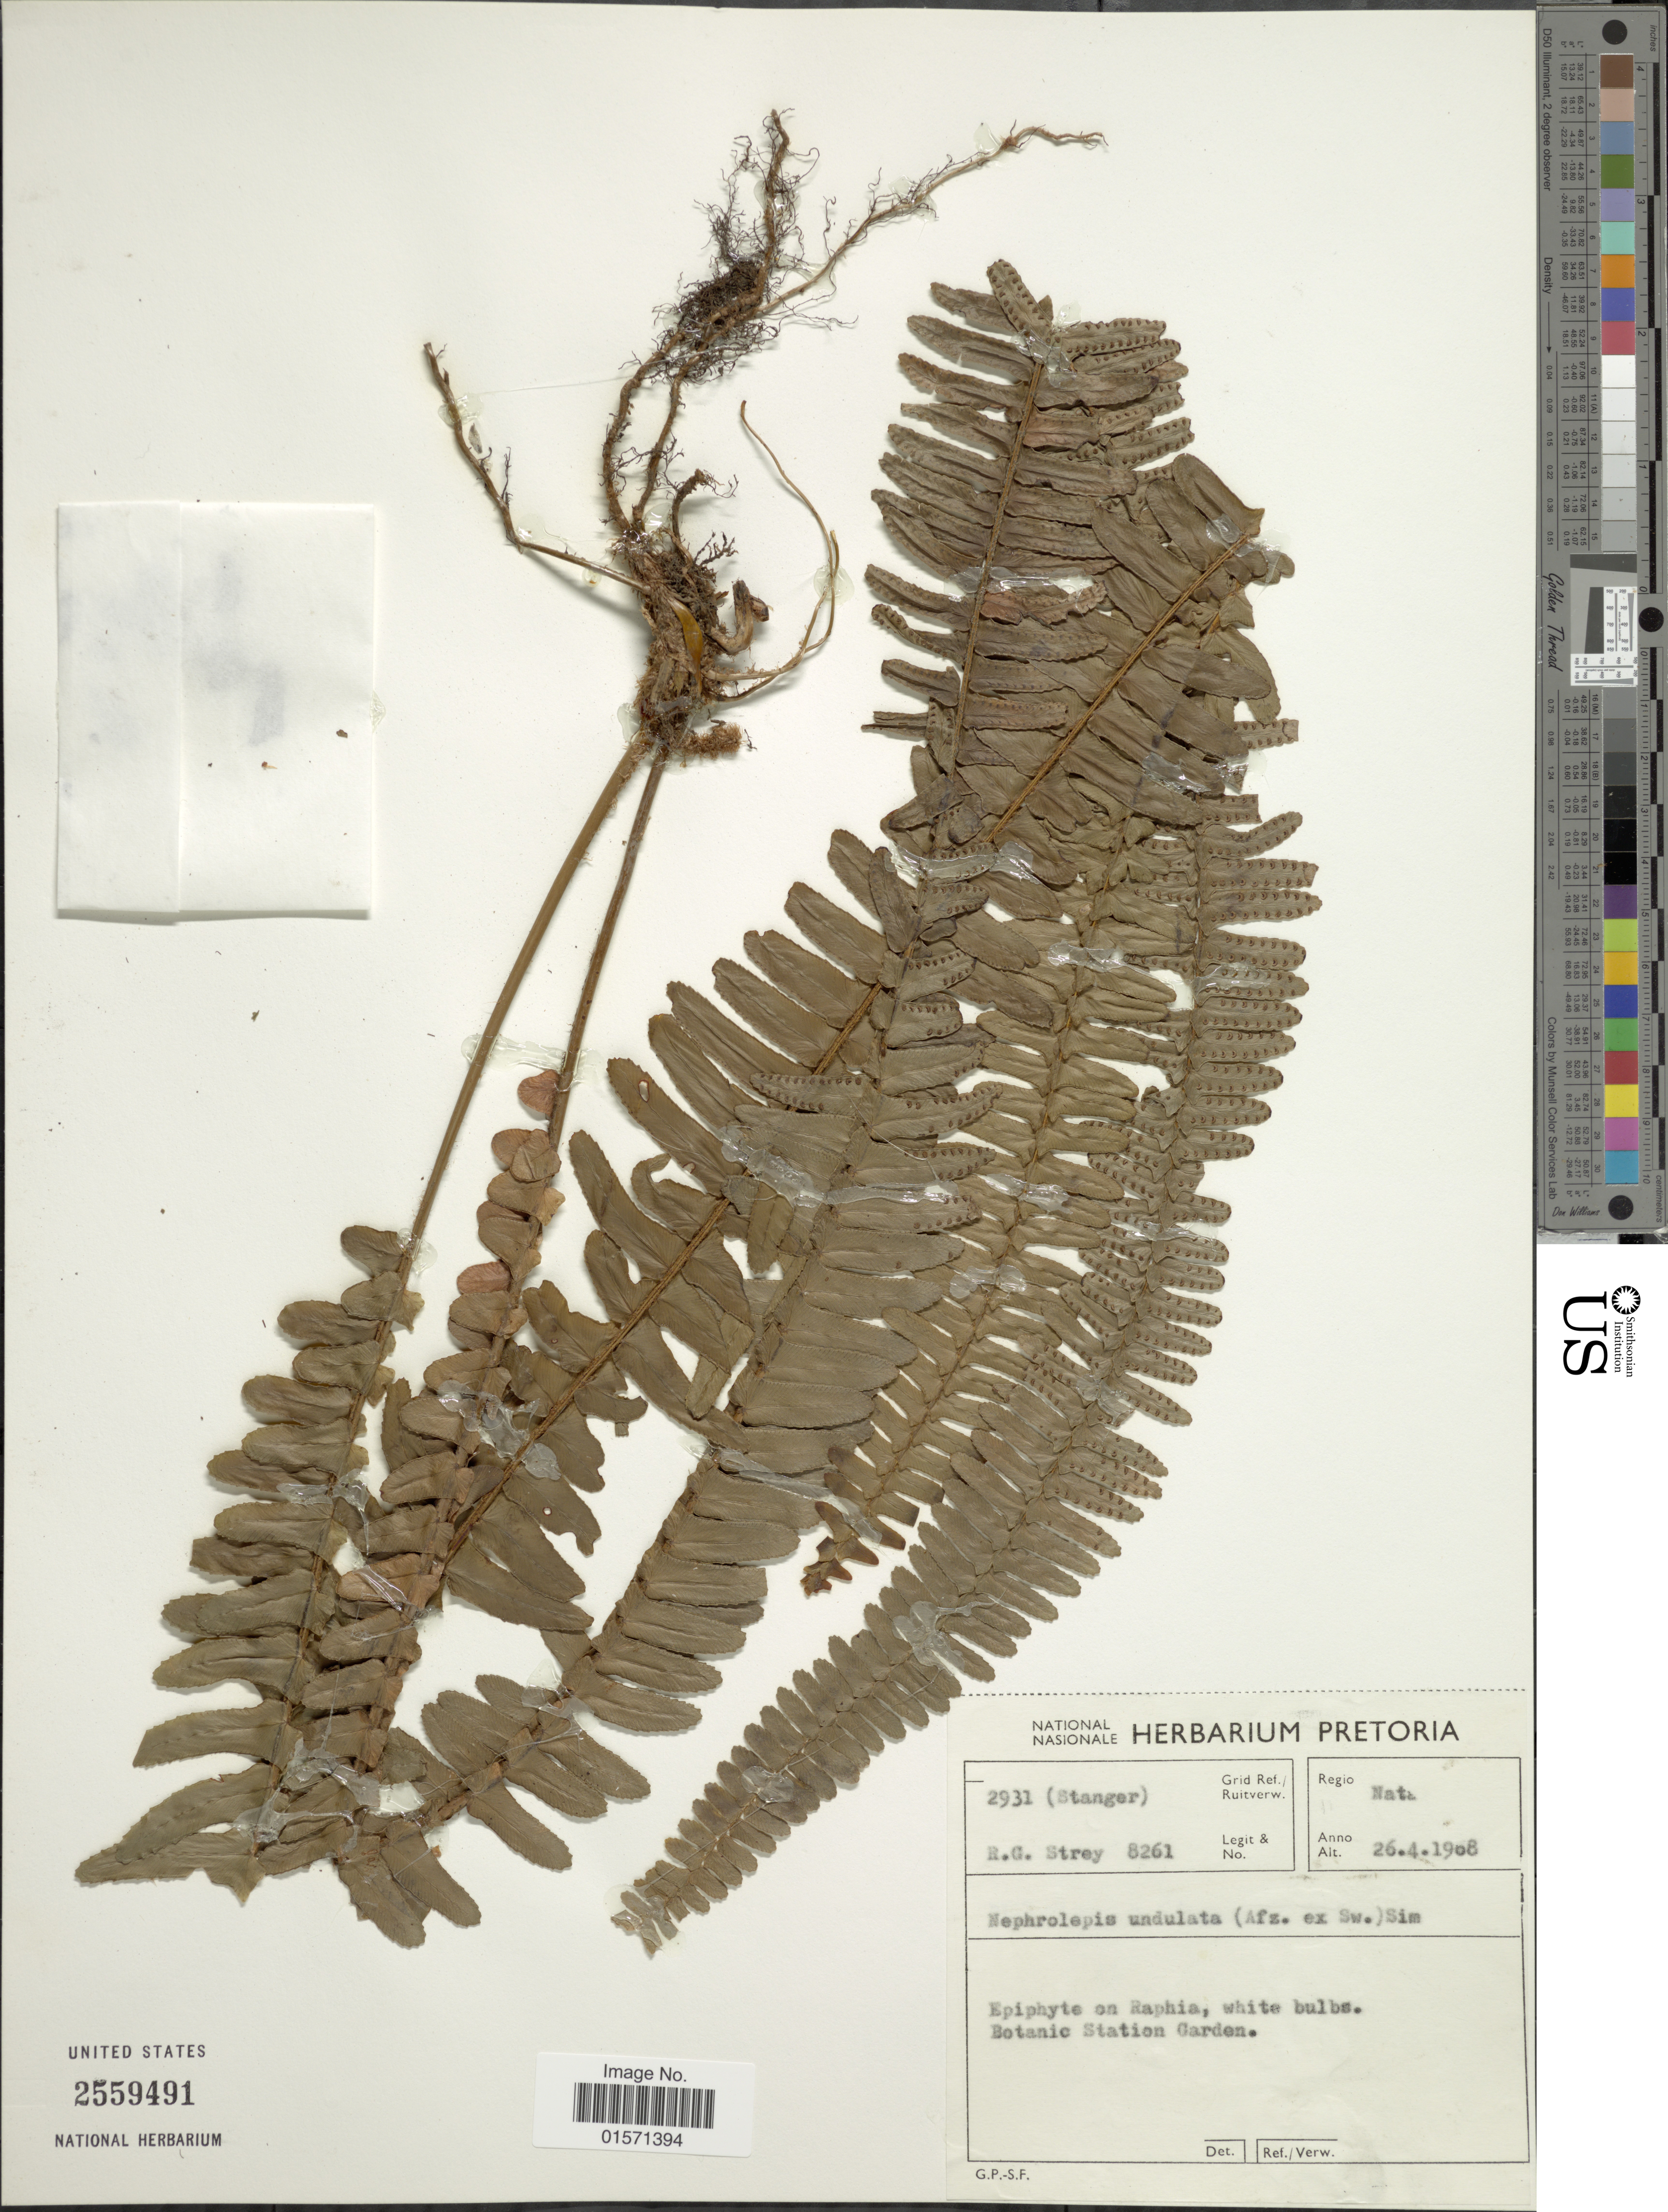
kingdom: Plantae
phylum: Tracheophyta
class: Polypodiopsida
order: Polypodiales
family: Nephrolepidaceae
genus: Nephrolepis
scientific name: Nephrolepis undulata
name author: J. Sm.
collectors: R. G. Strey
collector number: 8261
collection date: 1908-04-26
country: South Africa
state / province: Gauteng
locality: Epiphyte on Raphia, white bulbs. Botanic Station Garden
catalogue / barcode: US 2559491